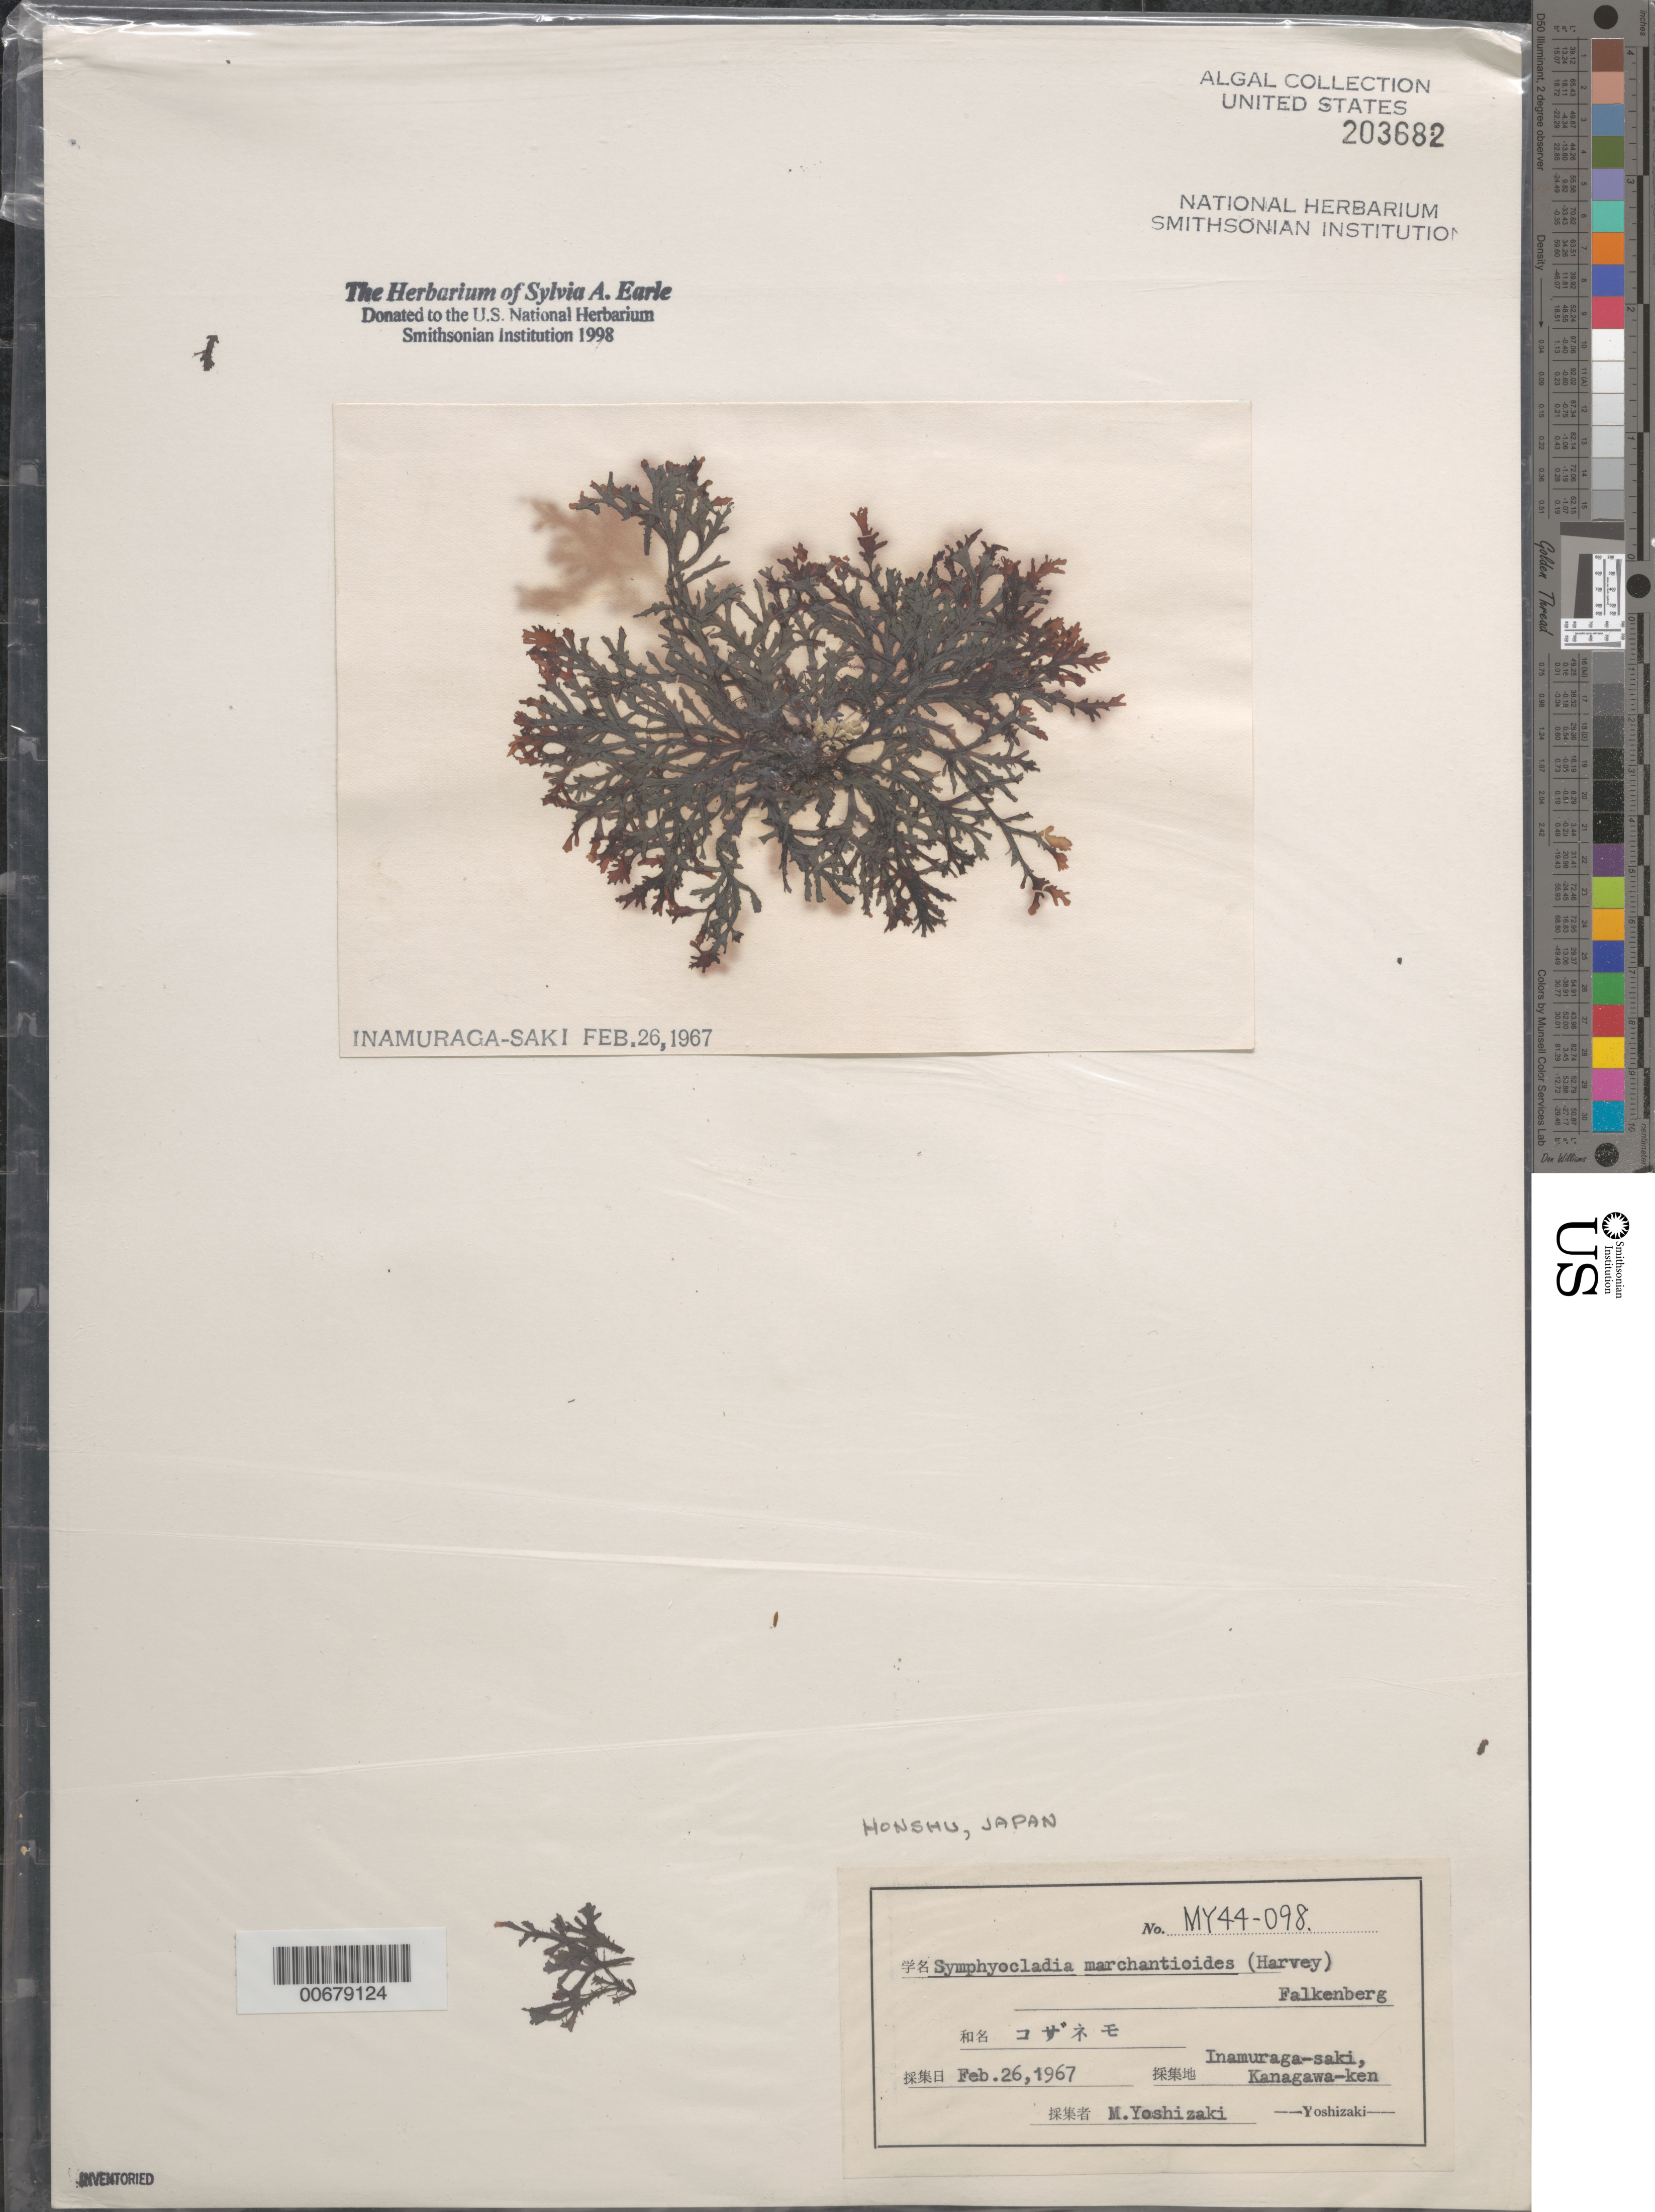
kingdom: Plantae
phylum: Rhodophyta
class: Florideophyceae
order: Ceramiales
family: Rhodomelaceae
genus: Symphyocladia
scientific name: Symphyocladia latiuscula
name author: (Harv.) Yamada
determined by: Yoshizaki, M.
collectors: M. Yoshizaki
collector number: MY 44-098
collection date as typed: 26 Feb 1967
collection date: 1967-02-26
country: Japan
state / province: Kanagawa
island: Honshu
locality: Inamuraga-saki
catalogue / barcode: US 203682